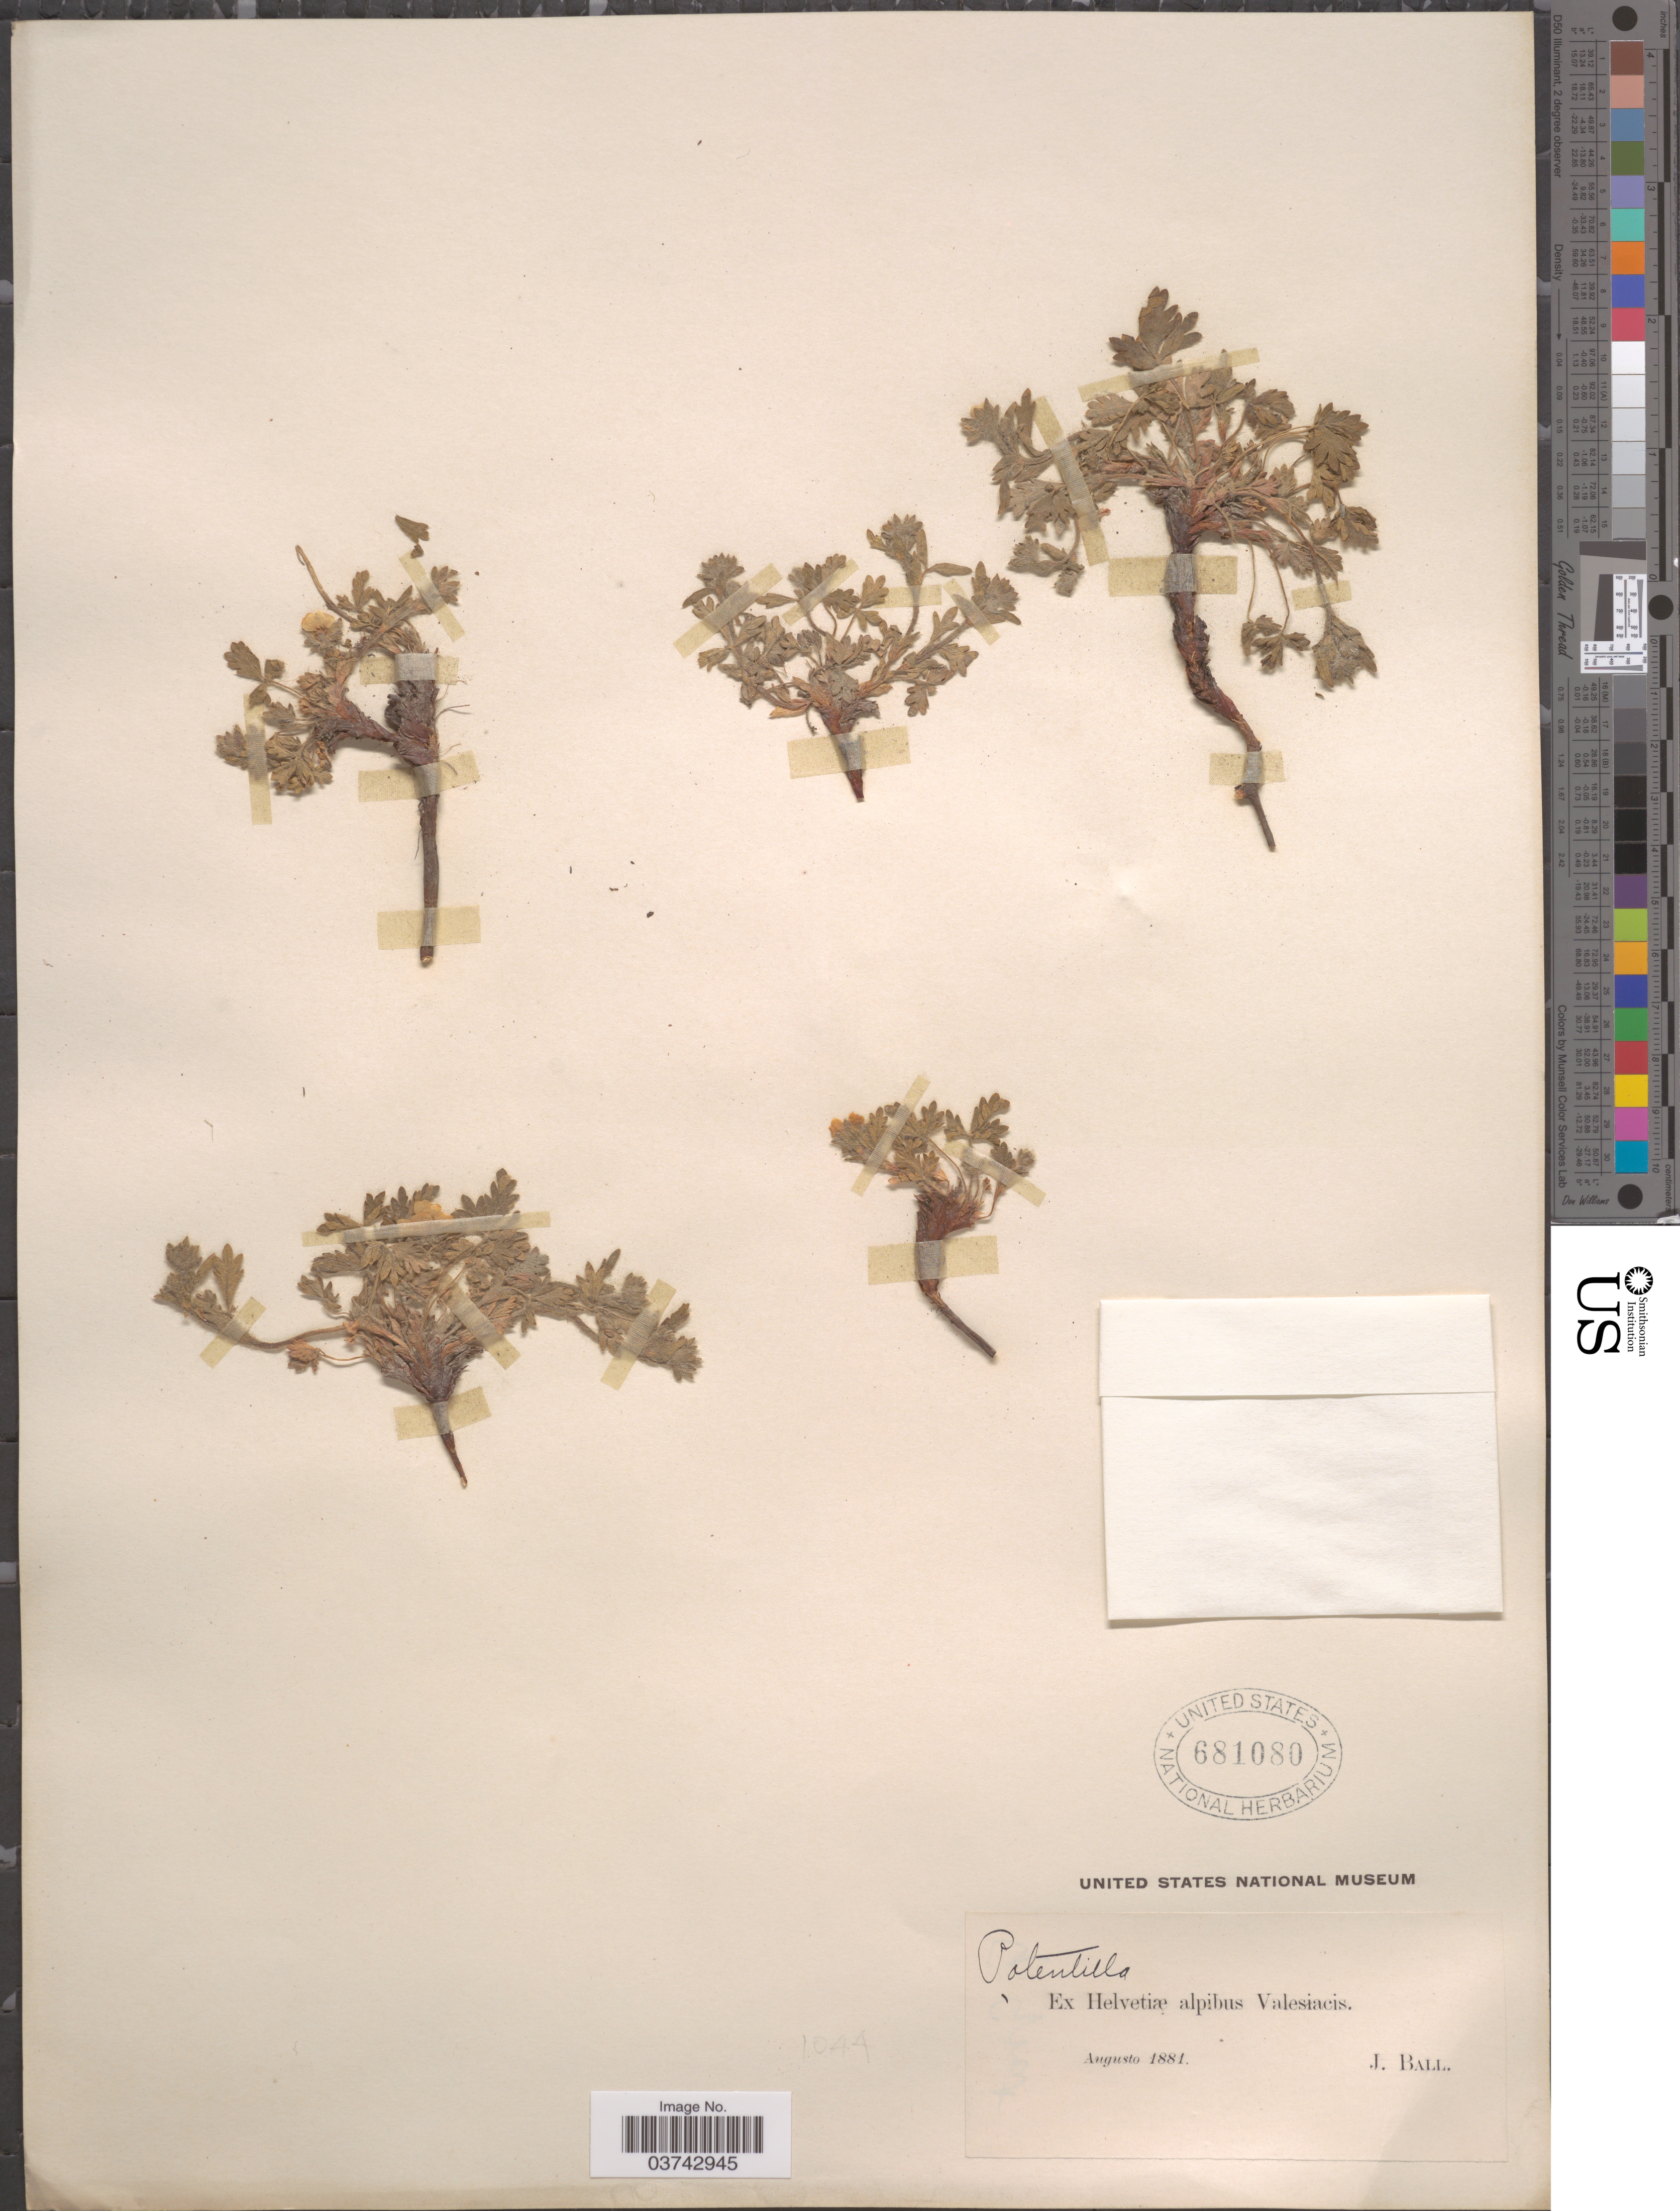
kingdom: Plantae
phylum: Tracheophyta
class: Magnoliopsida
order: Rosales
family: Rosaceae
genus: Potentilla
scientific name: Potentilla sp.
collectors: J. Ball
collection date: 1881-08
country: Switzerland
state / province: Valais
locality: Ex Helvetiæ alpibus Valesiacis.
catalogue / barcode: US 681080